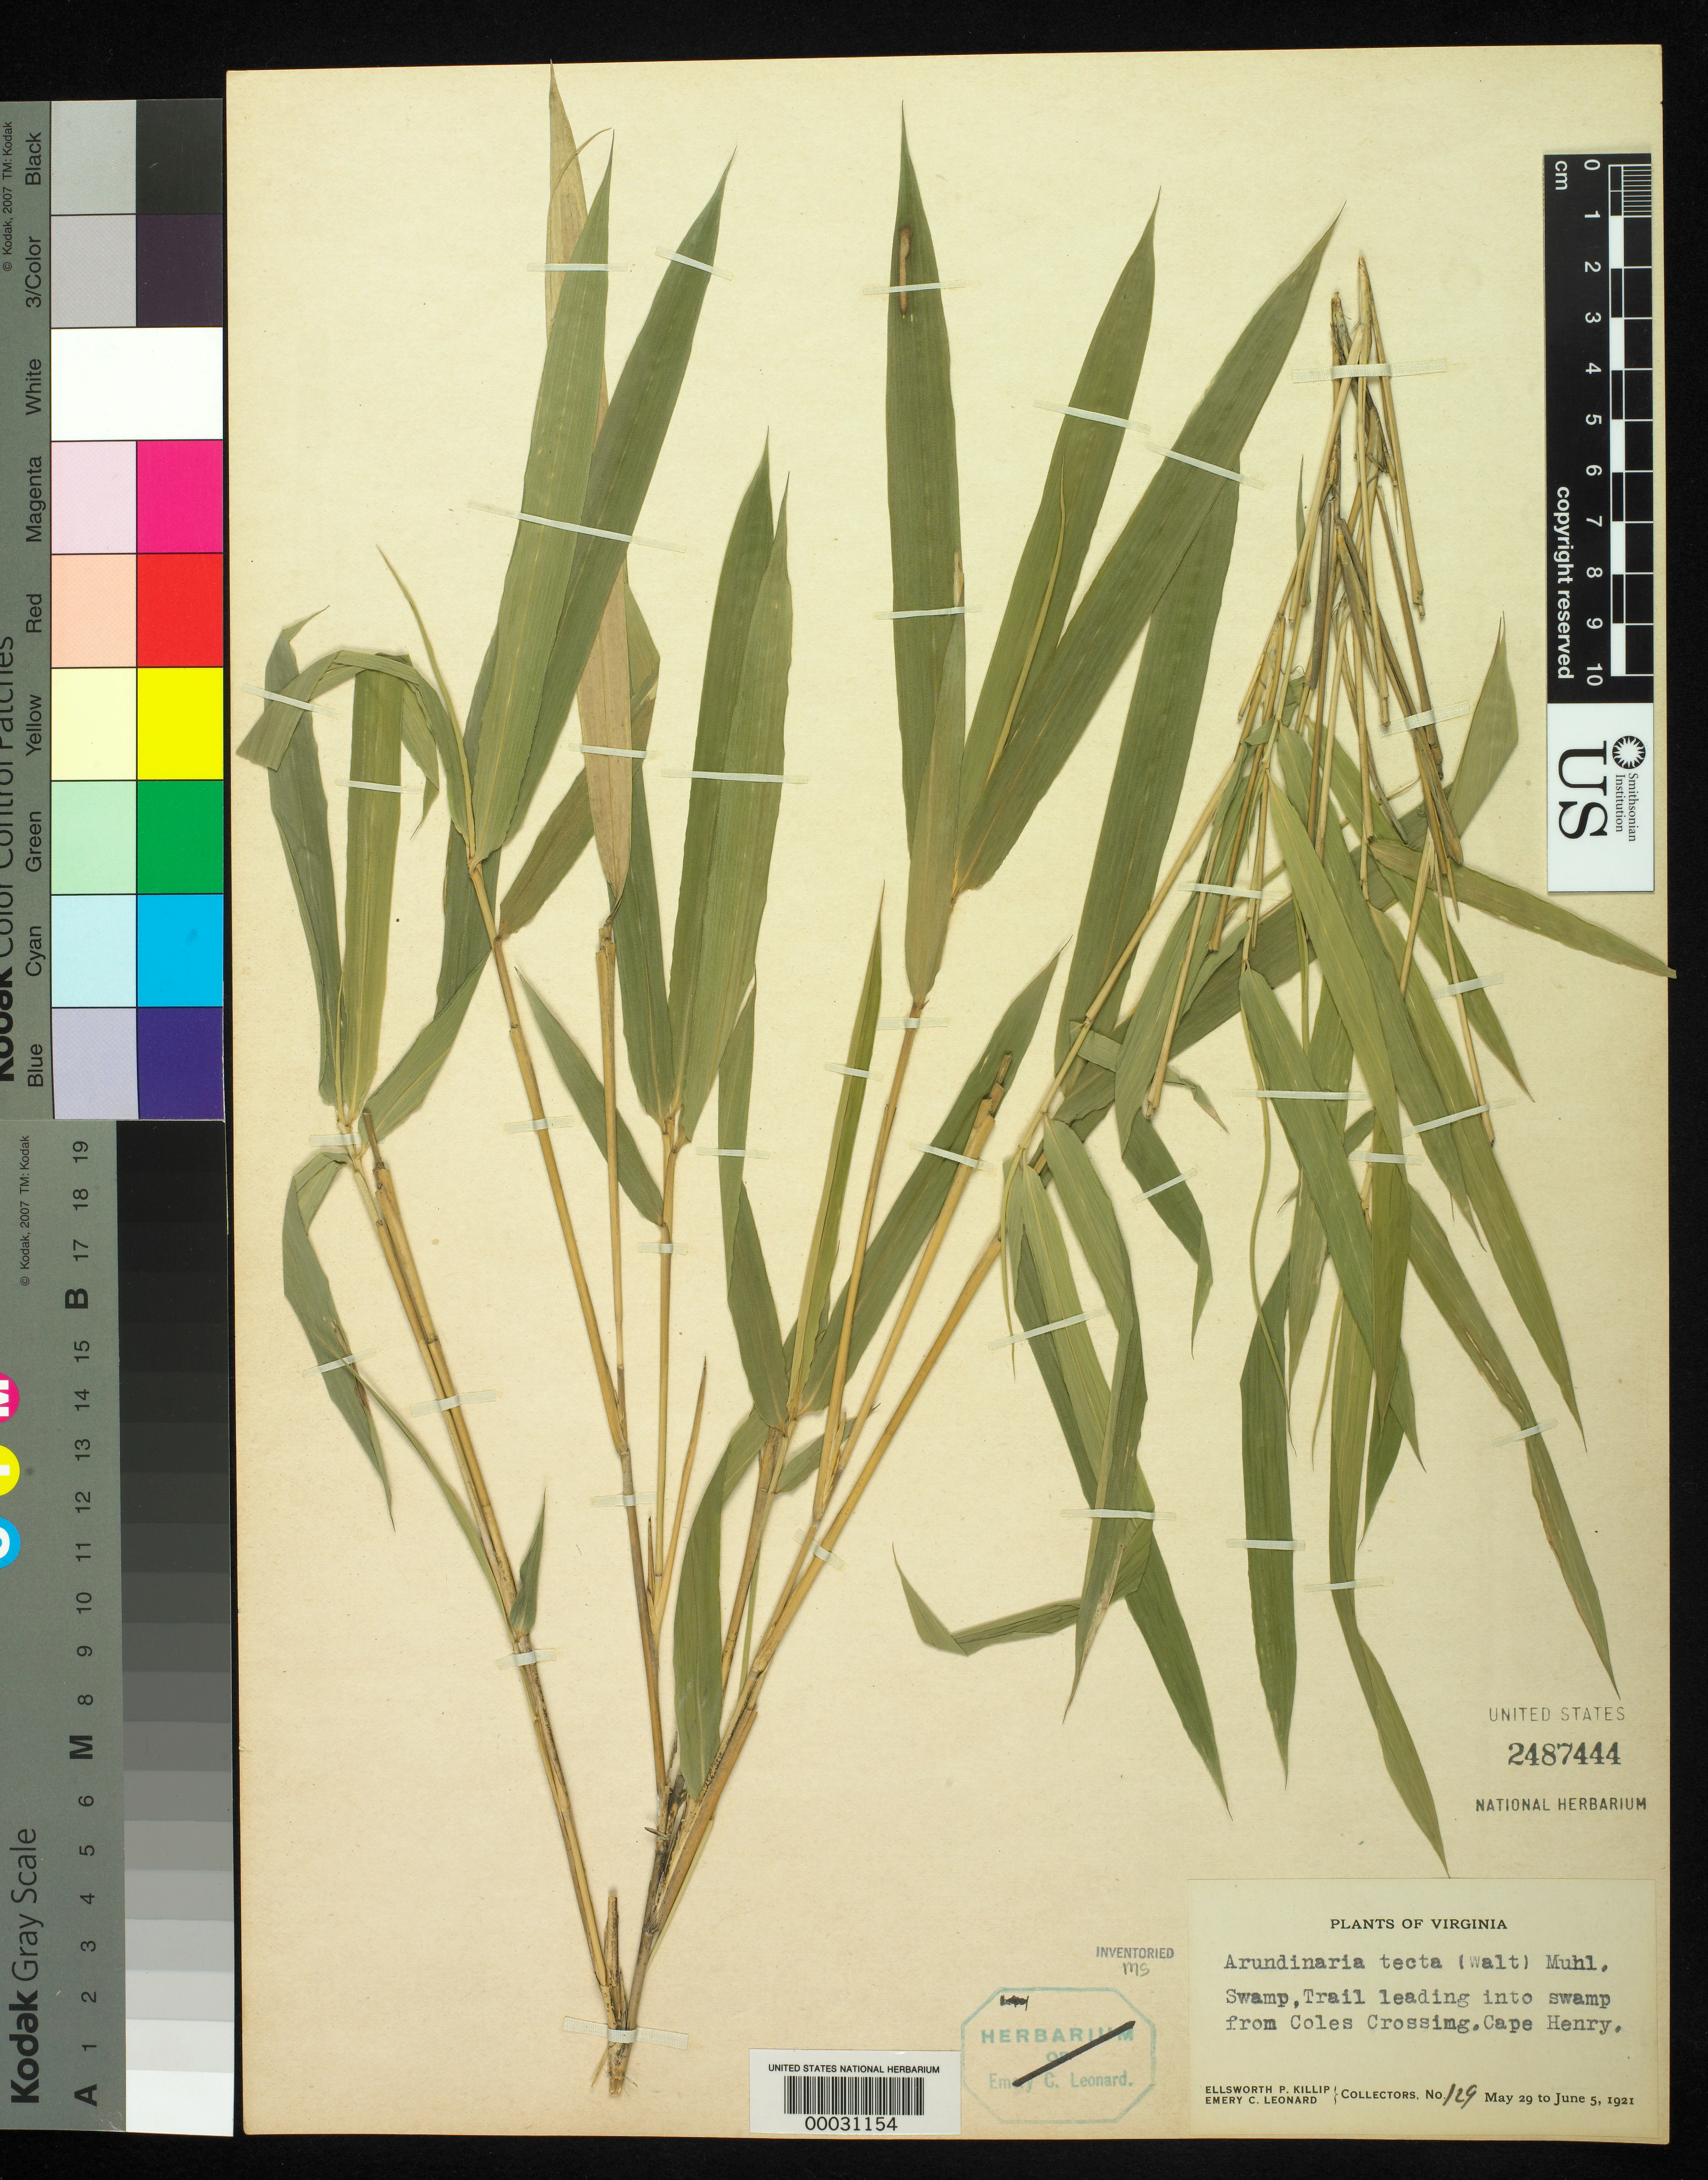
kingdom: Plantae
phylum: Tracheophyta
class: Liliopsida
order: Poales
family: Poaceae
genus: Arundinaria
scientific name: Arundinaria tecta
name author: (Walter) Muhl.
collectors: E. P. Killip & E. C. Leonard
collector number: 129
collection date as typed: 29 May 1921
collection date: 1921-05-29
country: United States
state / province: Virginia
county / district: City of Virginia Beach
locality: Cape henry, coles crossing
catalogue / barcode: US 2487444